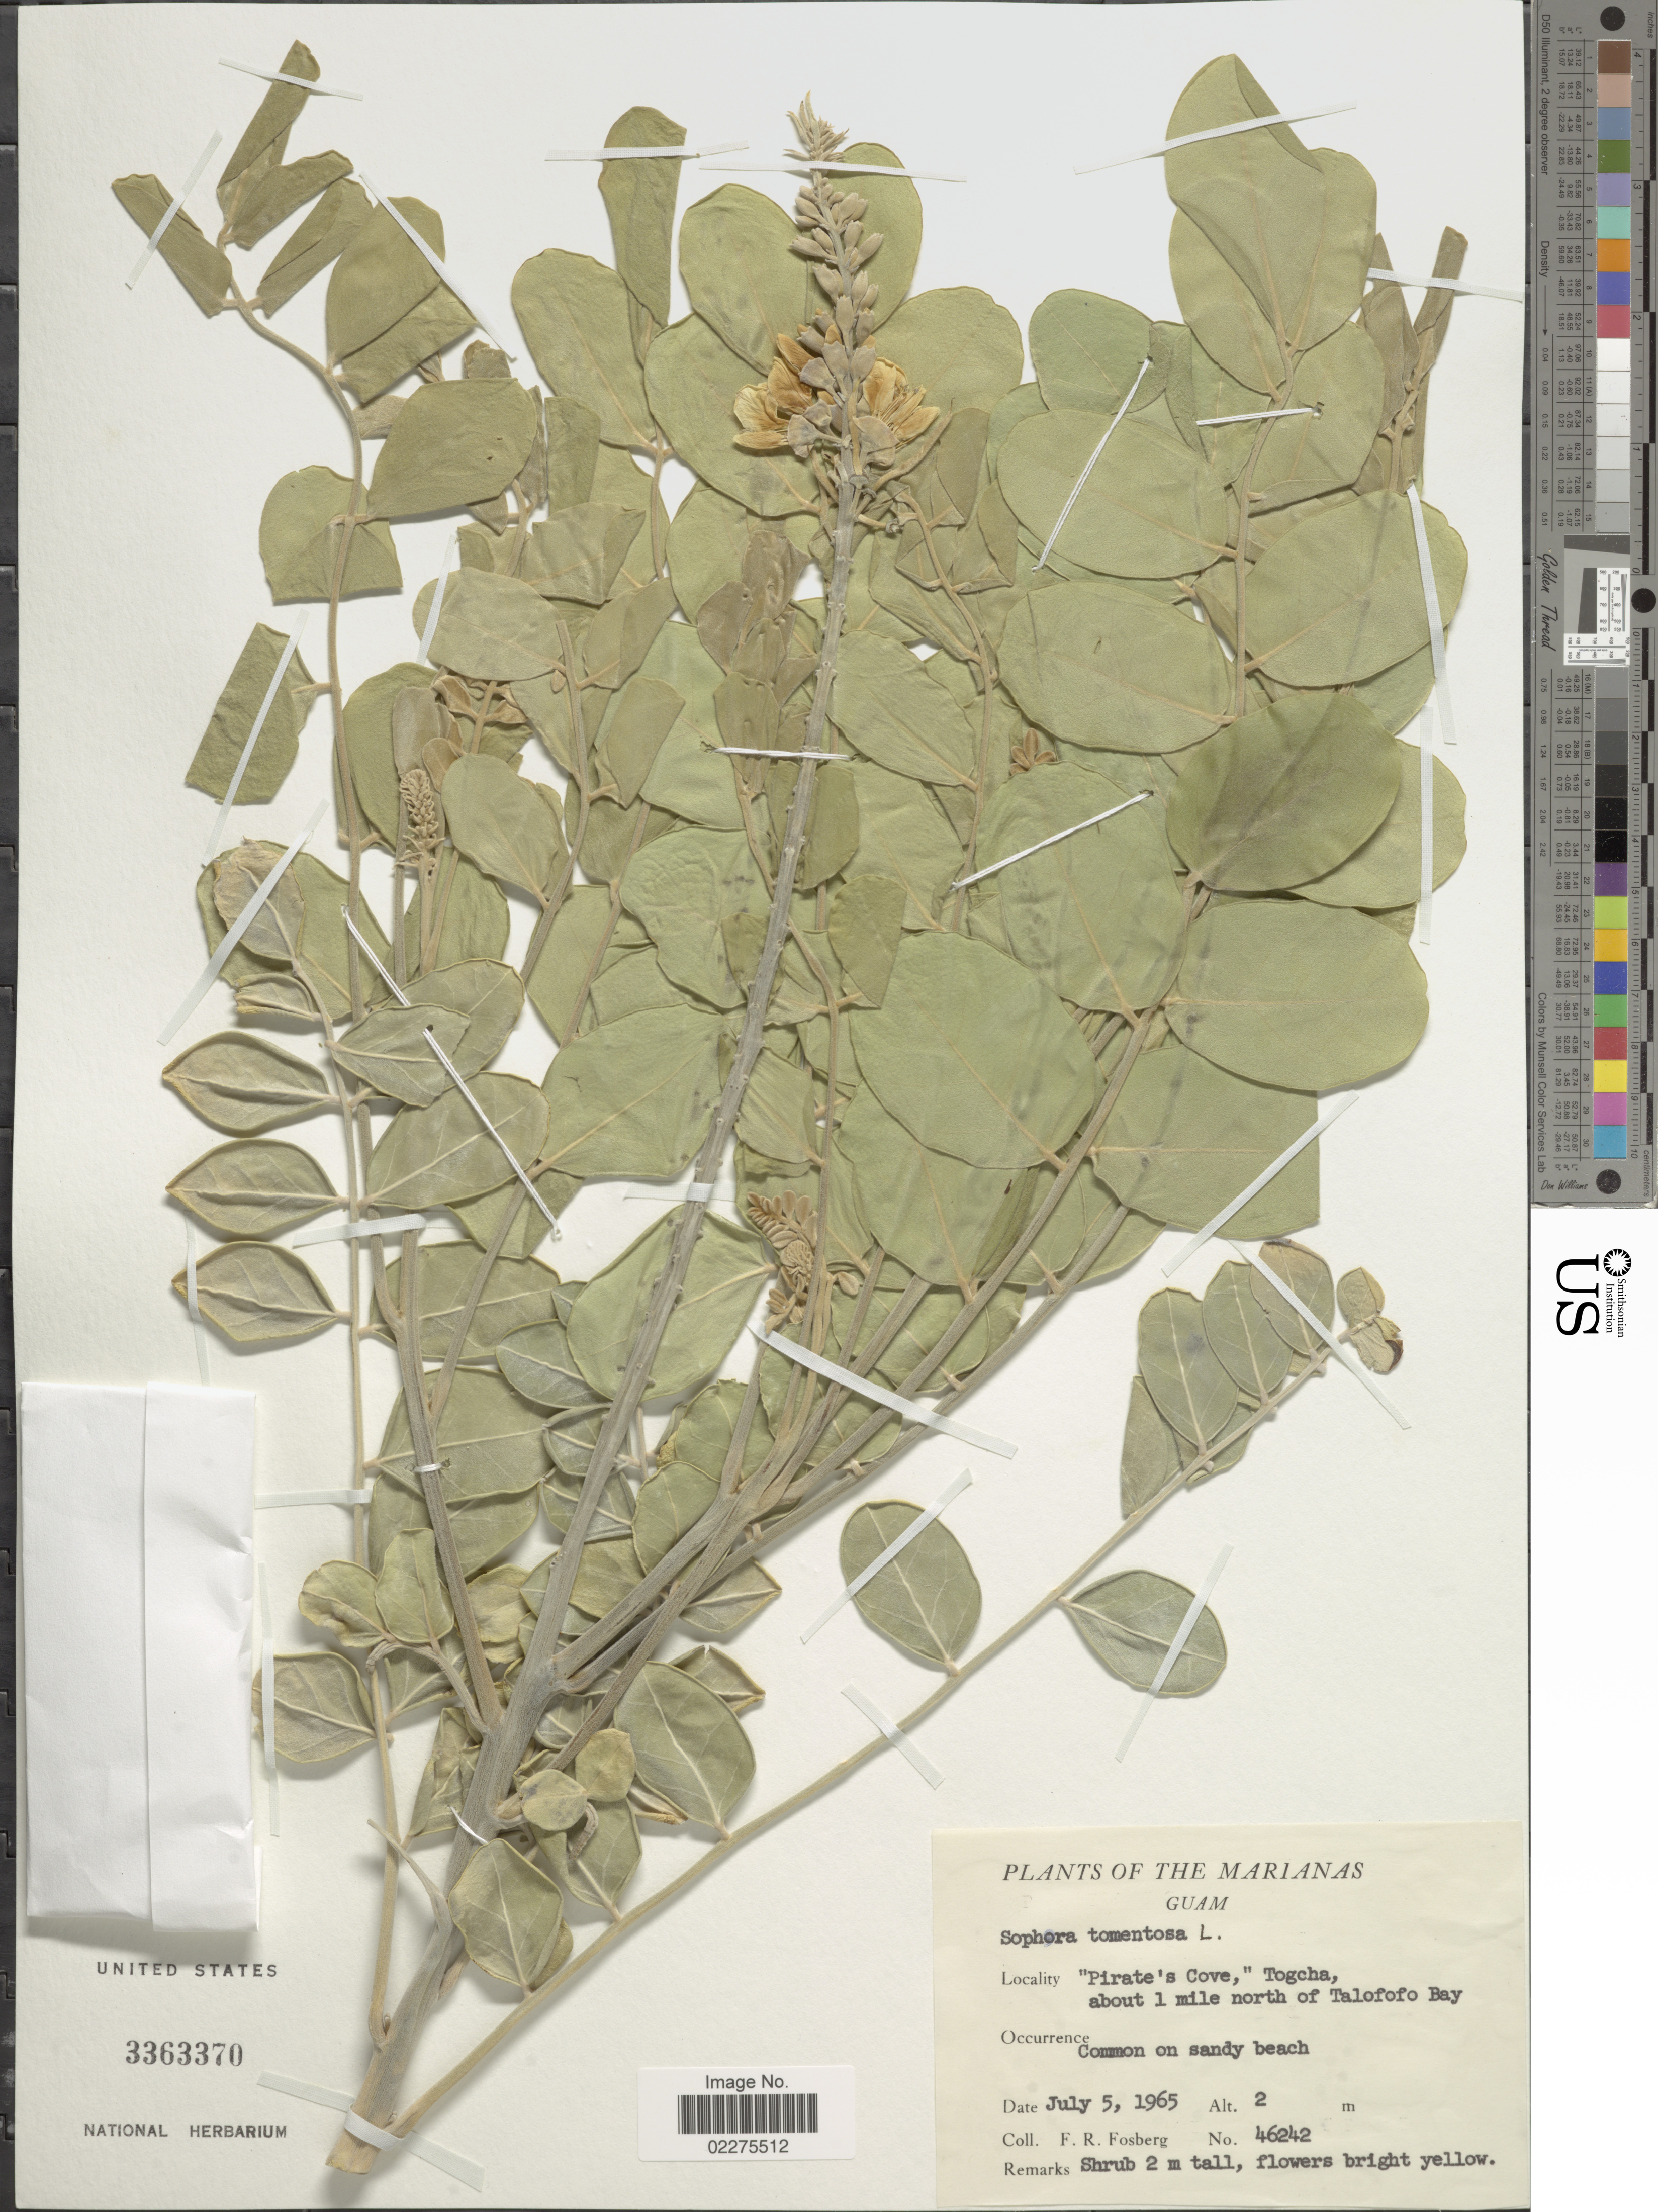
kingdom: Plantae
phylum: Tracheophyta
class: Magnoliopsida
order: Fabales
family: Fabaceae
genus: Sophora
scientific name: Sophora tomentosa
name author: L.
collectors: F. R. Fosberg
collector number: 46242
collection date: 1965-07-05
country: Guam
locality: Marianas. "Pirate's Cove," Togcha, about 1 mile north of Talofofo Bay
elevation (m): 2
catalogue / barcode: US 3363370